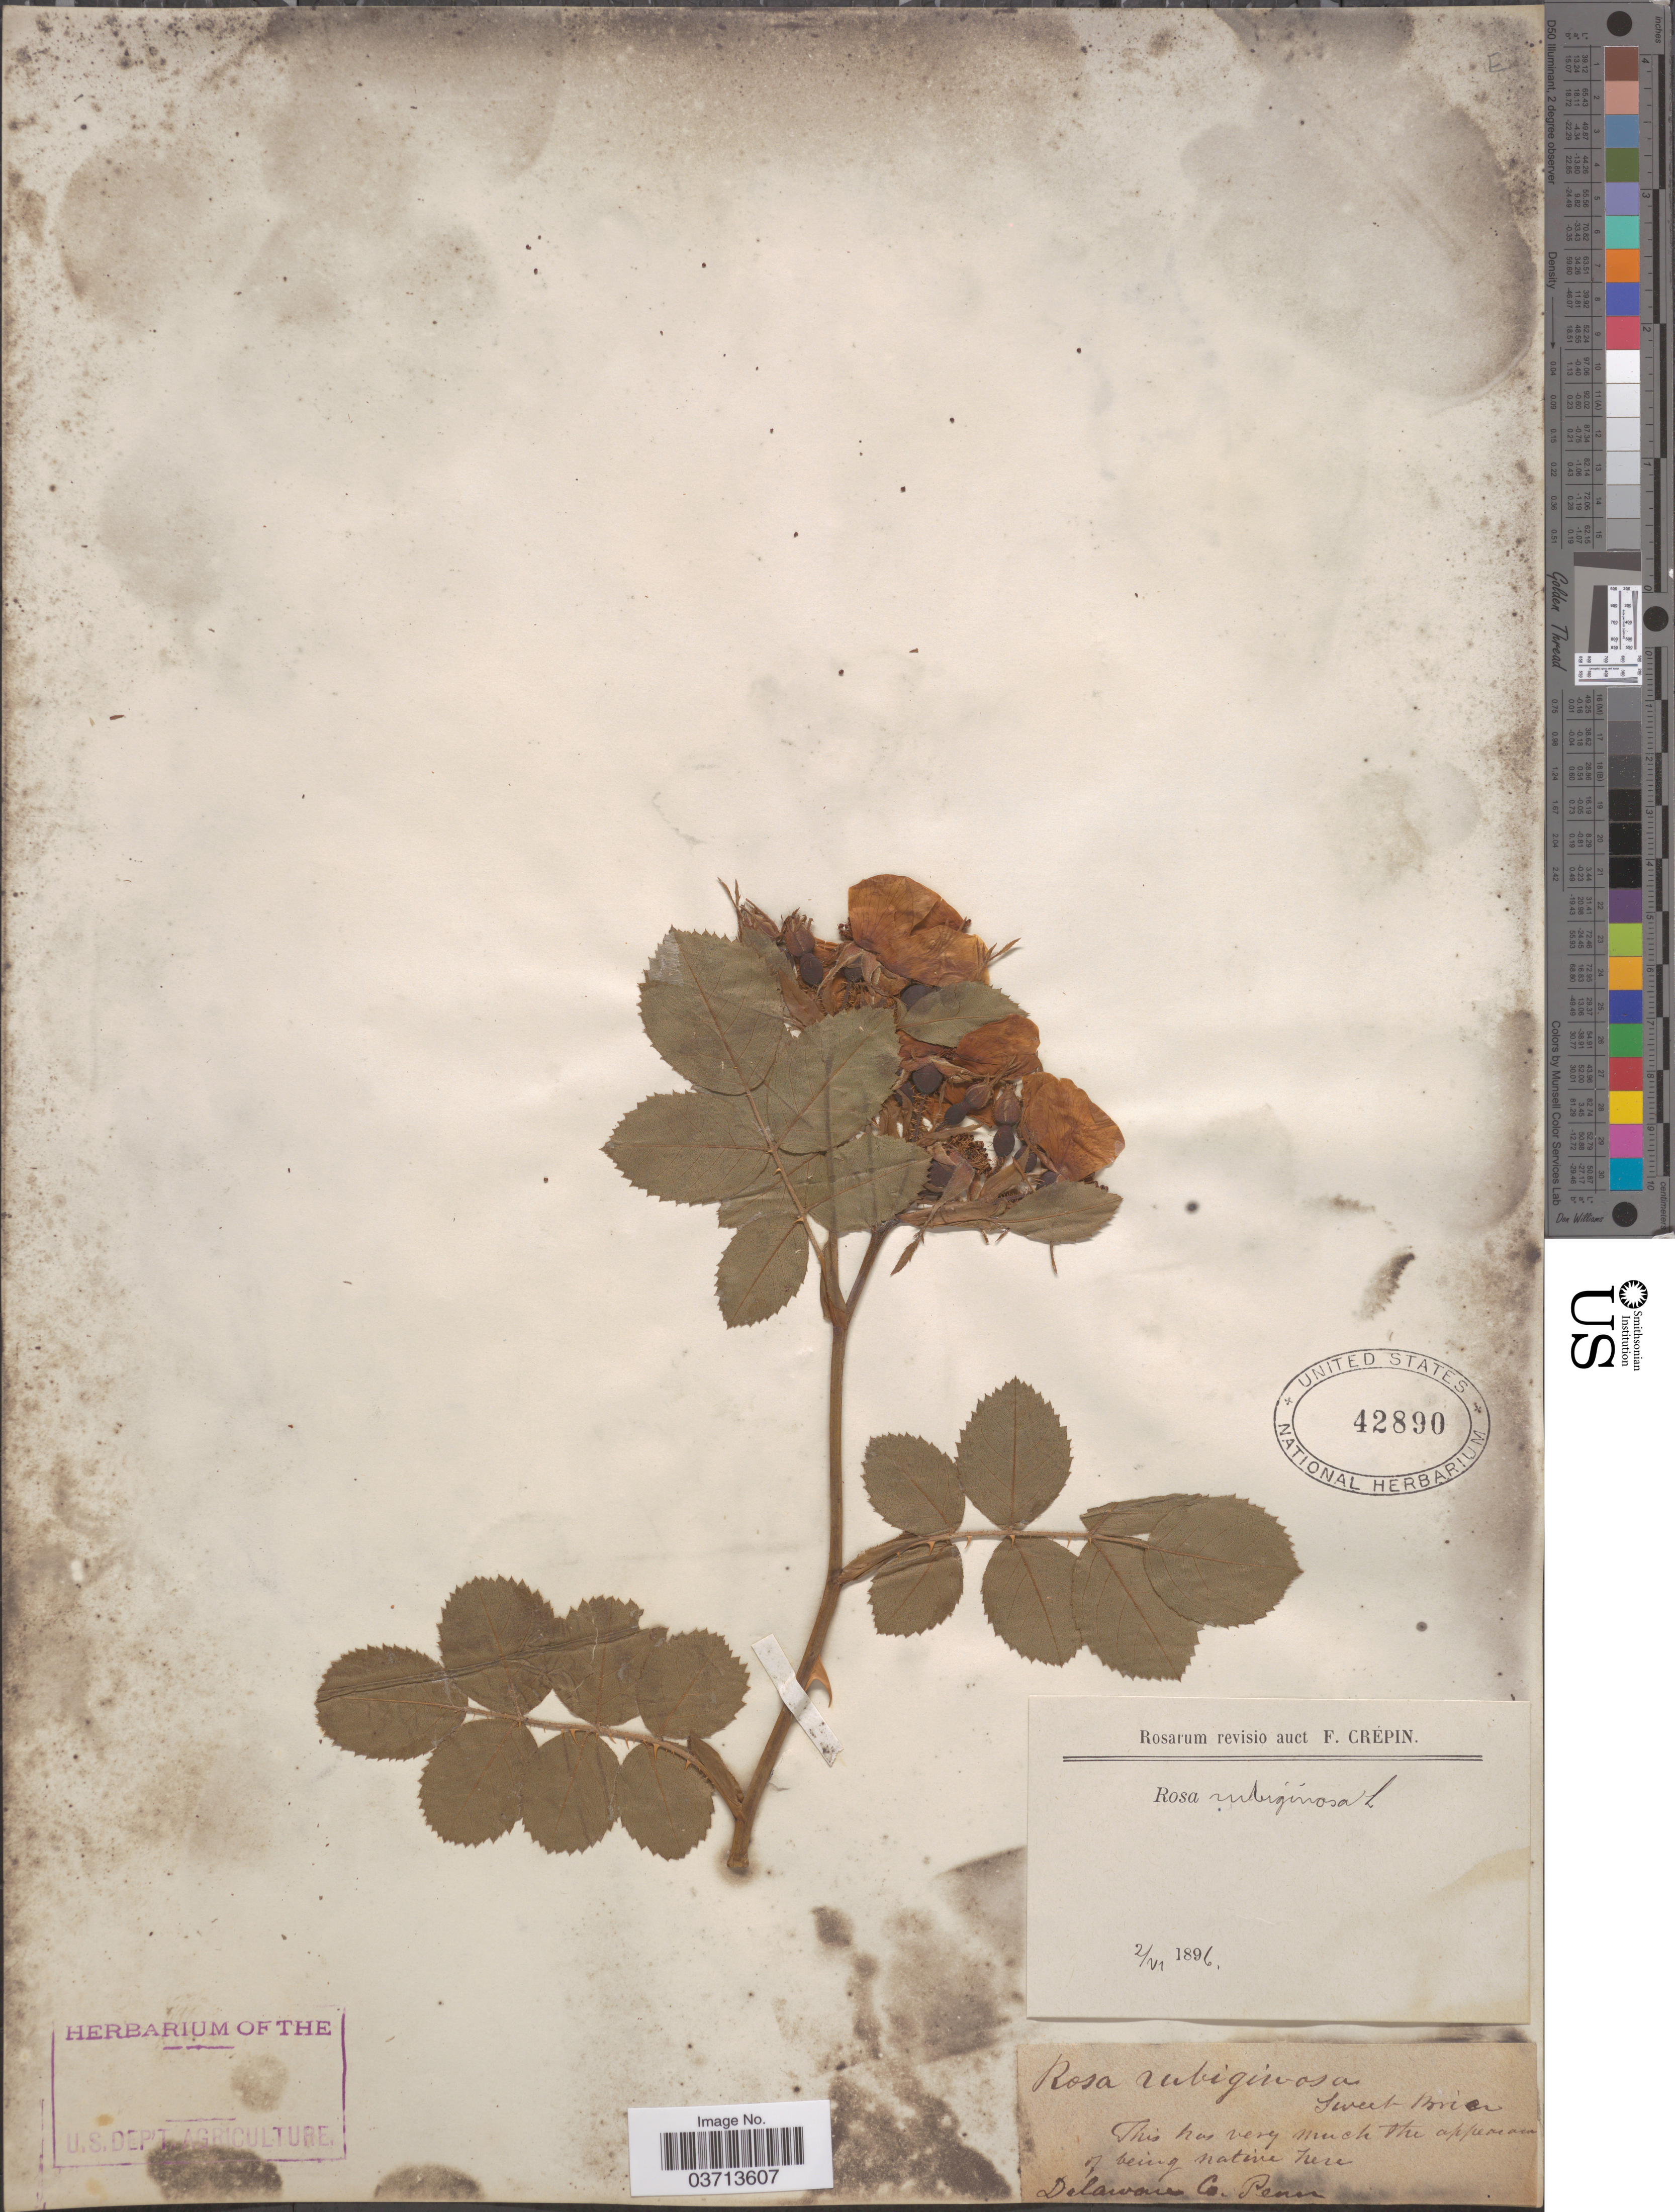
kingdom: Plantae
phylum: Tracheophyta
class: Magnoliopsida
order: Rosales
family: Rosaceae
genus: Rosa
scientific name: Rosa rubiginosa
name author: L.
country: United States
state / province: Pennsylvania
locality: Delaware Co.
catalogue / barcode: US 42890